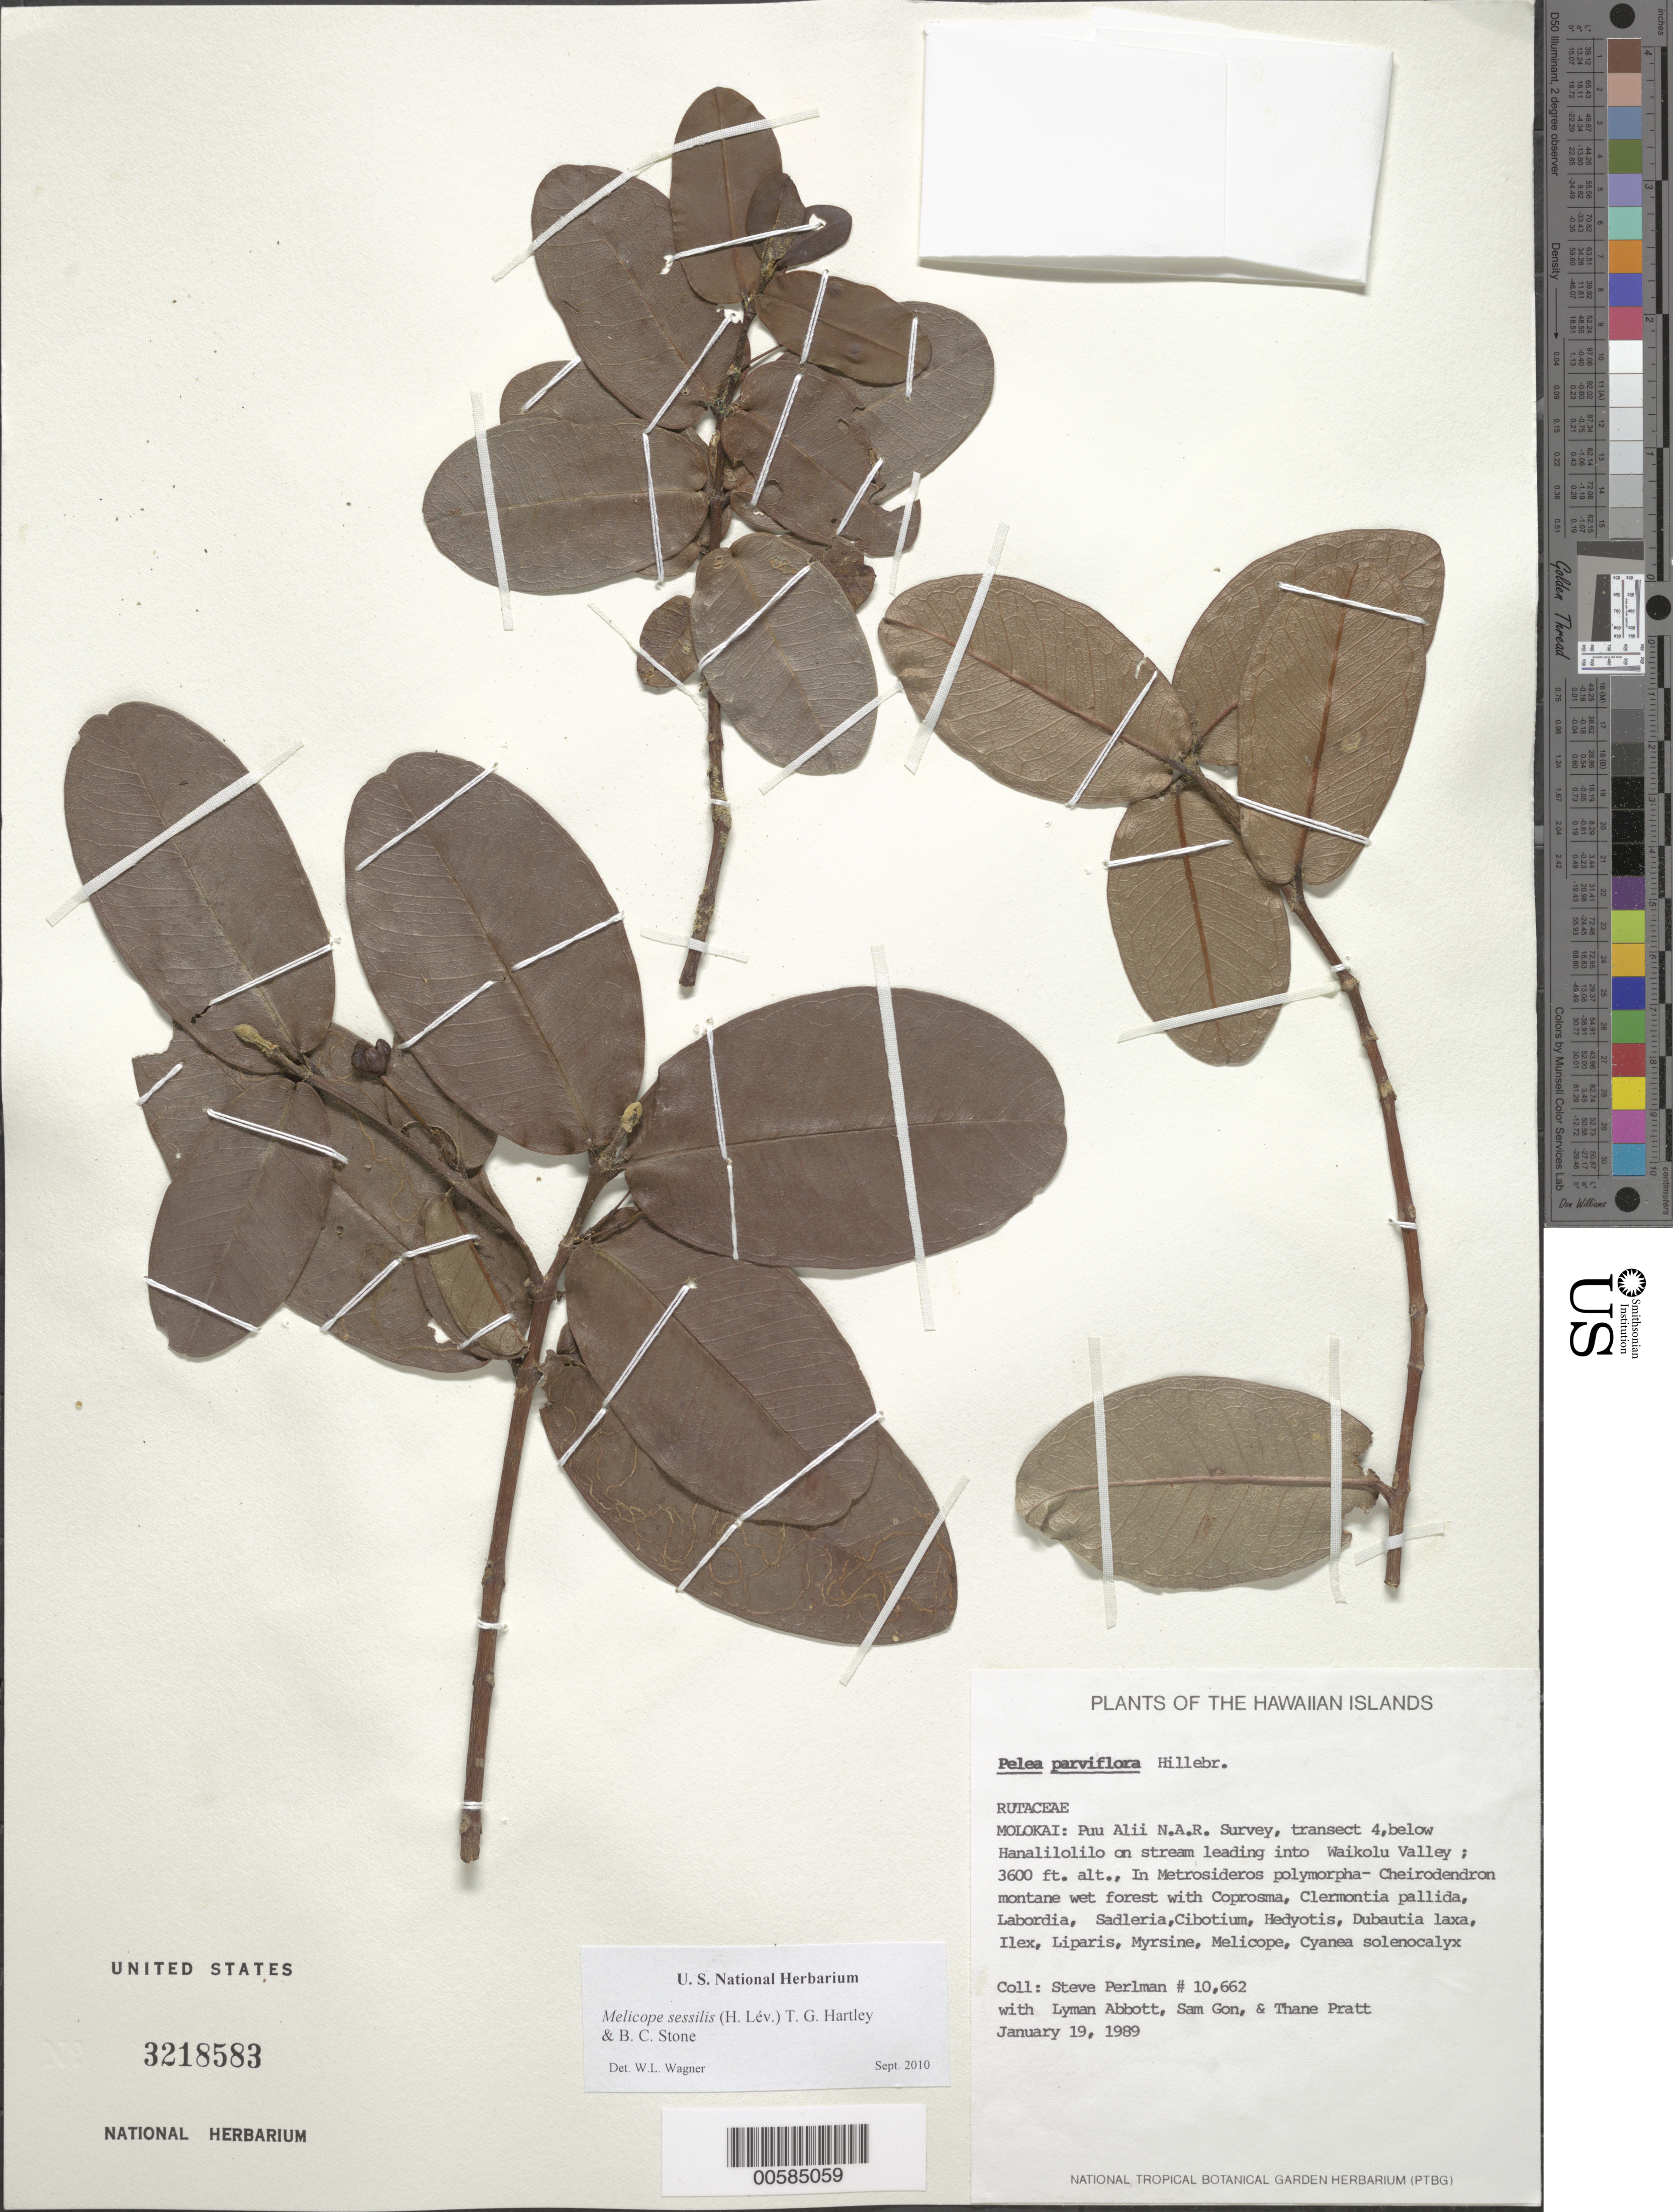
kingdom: Plantae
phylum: Tracheophyta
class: Magnoliopsida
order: Sapindales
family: Rutaceae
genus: Melicope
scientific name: Melicope sessilis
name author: (H. Lév.) T.G. Hartley & B.C. Stone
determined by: Wagner, W. L., (BOT), Smithsonian Institution - National Museum of Natural History (UNITED STATES)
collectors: S. P. Perlman, L. Abbott, S. Gon & T. Pratt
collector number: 10662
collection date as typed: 19 Jan 1989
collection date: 1989-01-19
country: United States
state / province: Hawaii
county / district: Maui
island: Moloka'i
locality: Puu Alii N.A.R. Survey, transect 4, below Hanalilolilo on stream leading into Waikolu Valley.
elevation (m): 1097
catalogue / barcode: US 3218583